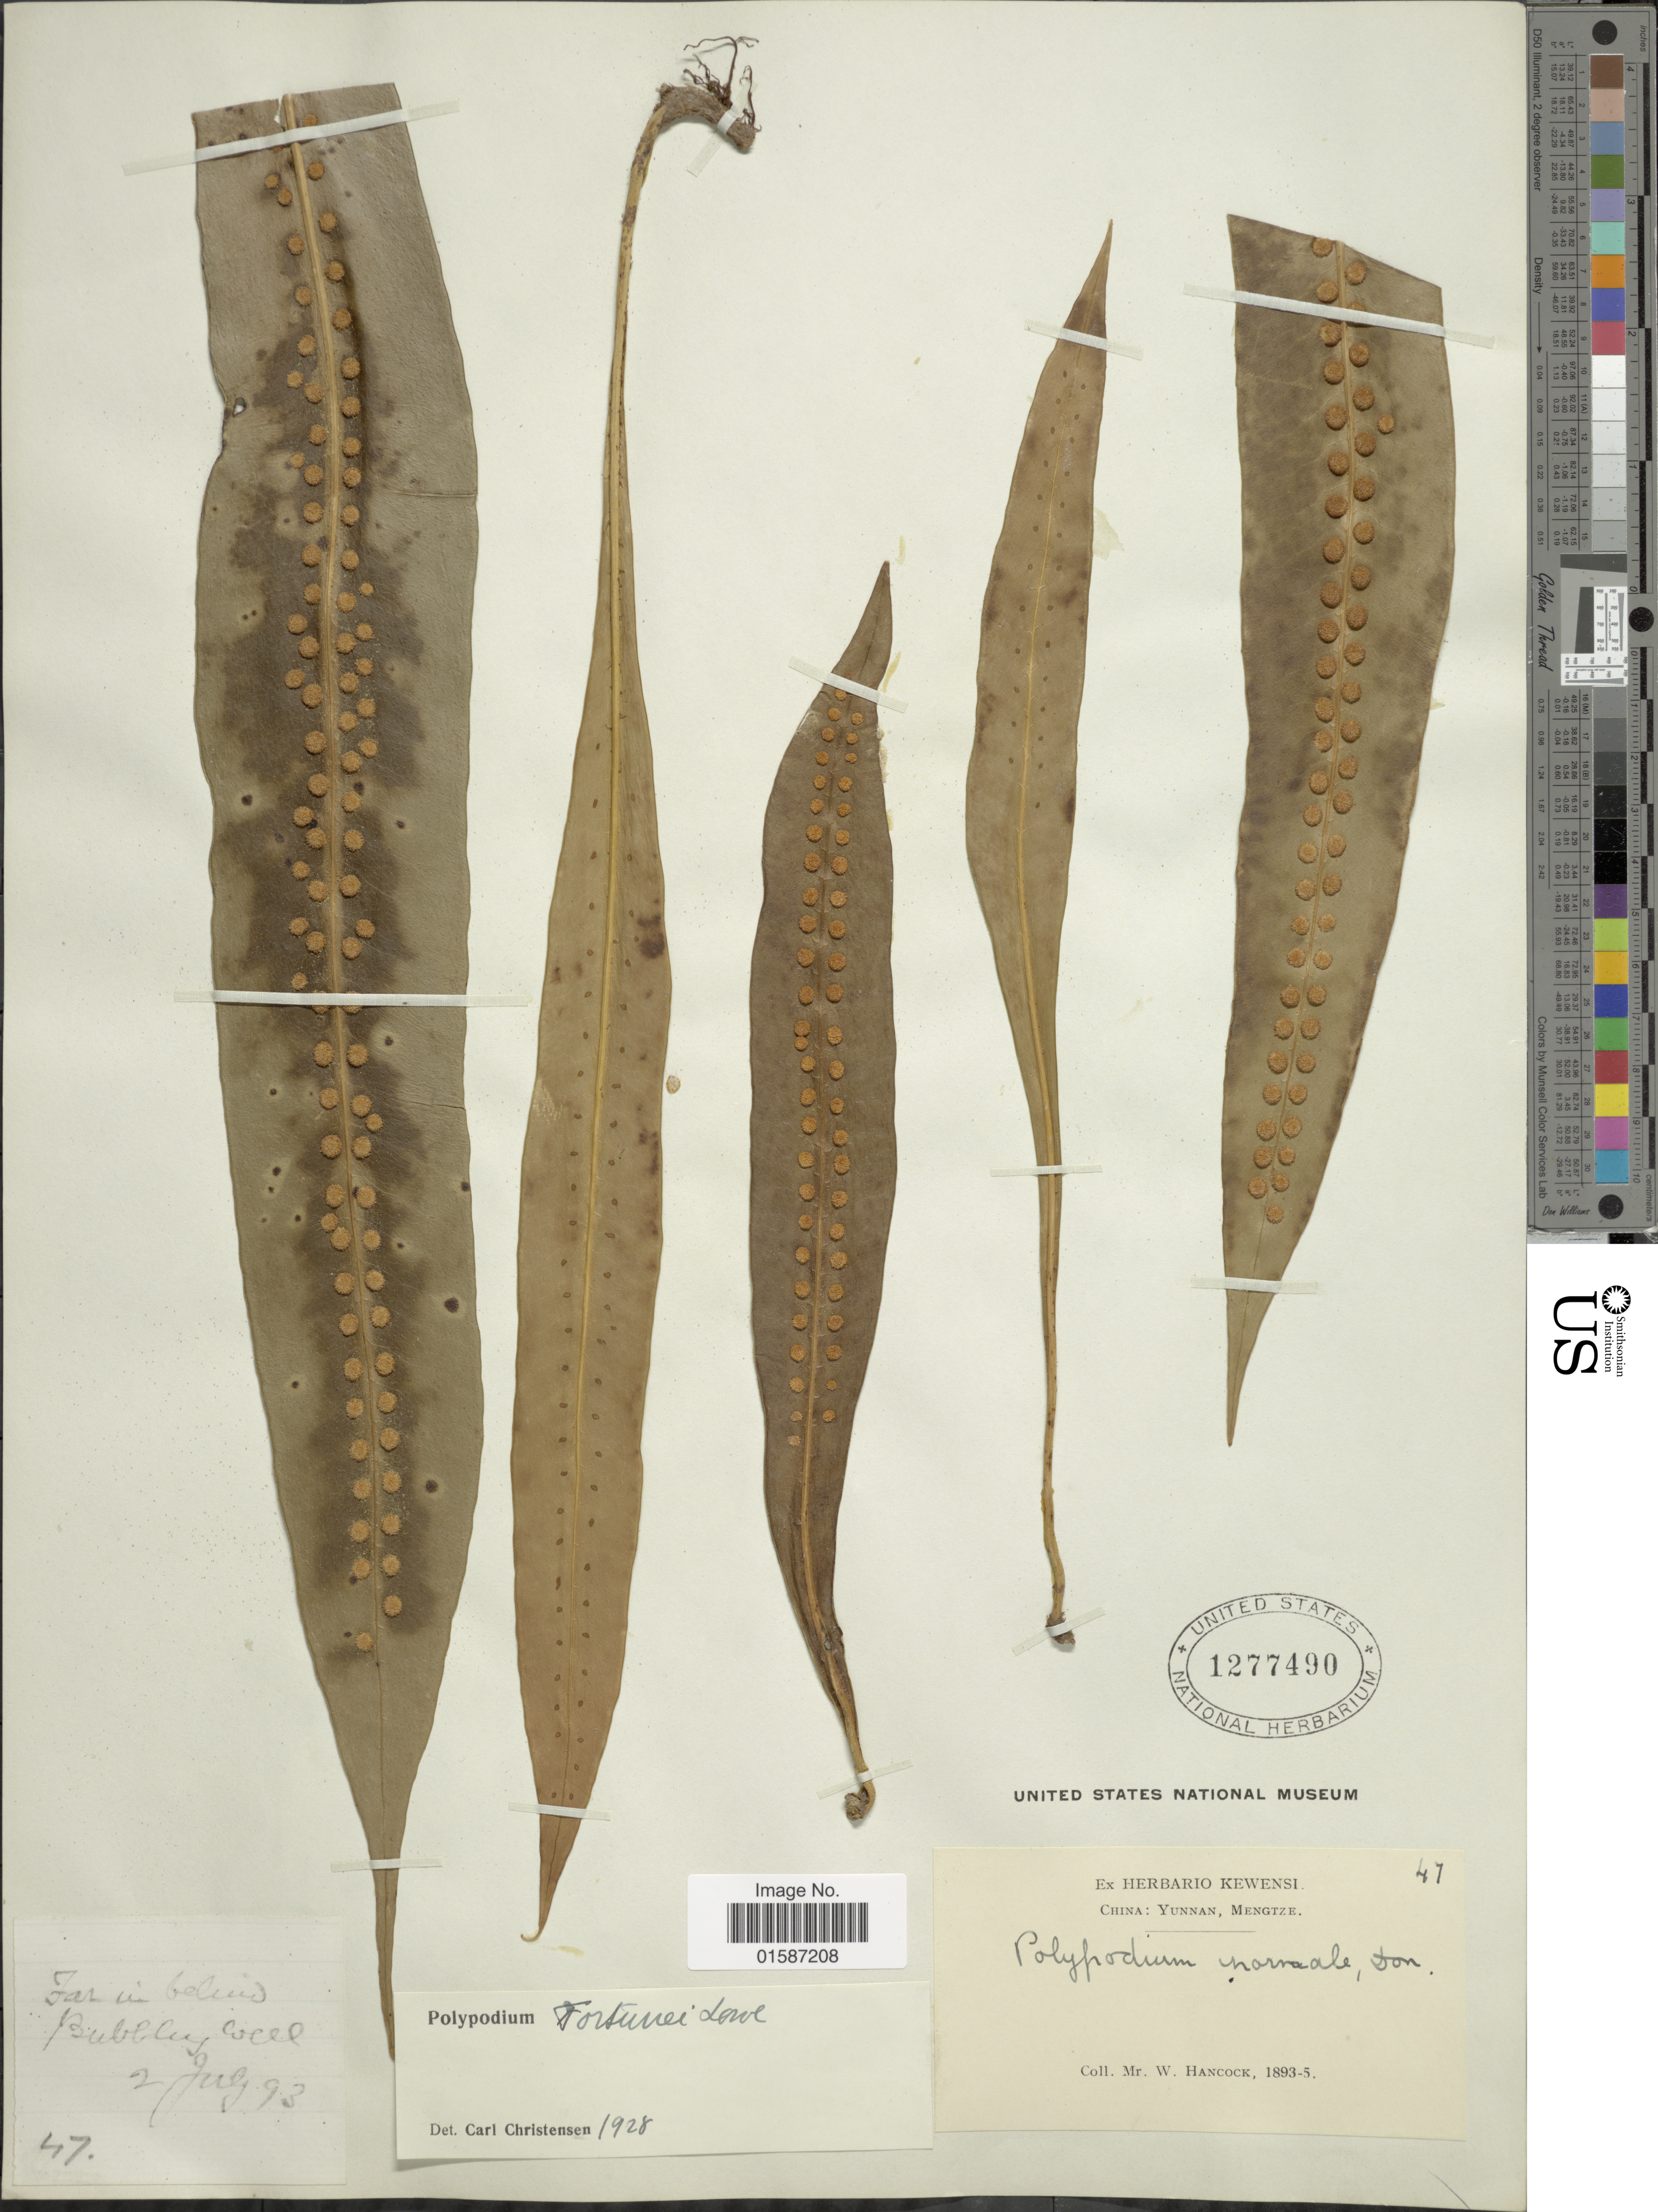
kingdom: Plantae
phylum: Tracheophyta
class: Polypodiopsida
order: Polypodiales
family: Polypodiaceae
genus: Neolepisorus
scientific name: Neolepisorus fortunei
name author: (T. Moore) Li S. Wang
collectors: W. Hancock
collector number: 47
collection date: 1893/1895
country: China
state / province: Yunnan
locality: Mengtze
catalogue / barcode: US 1277490